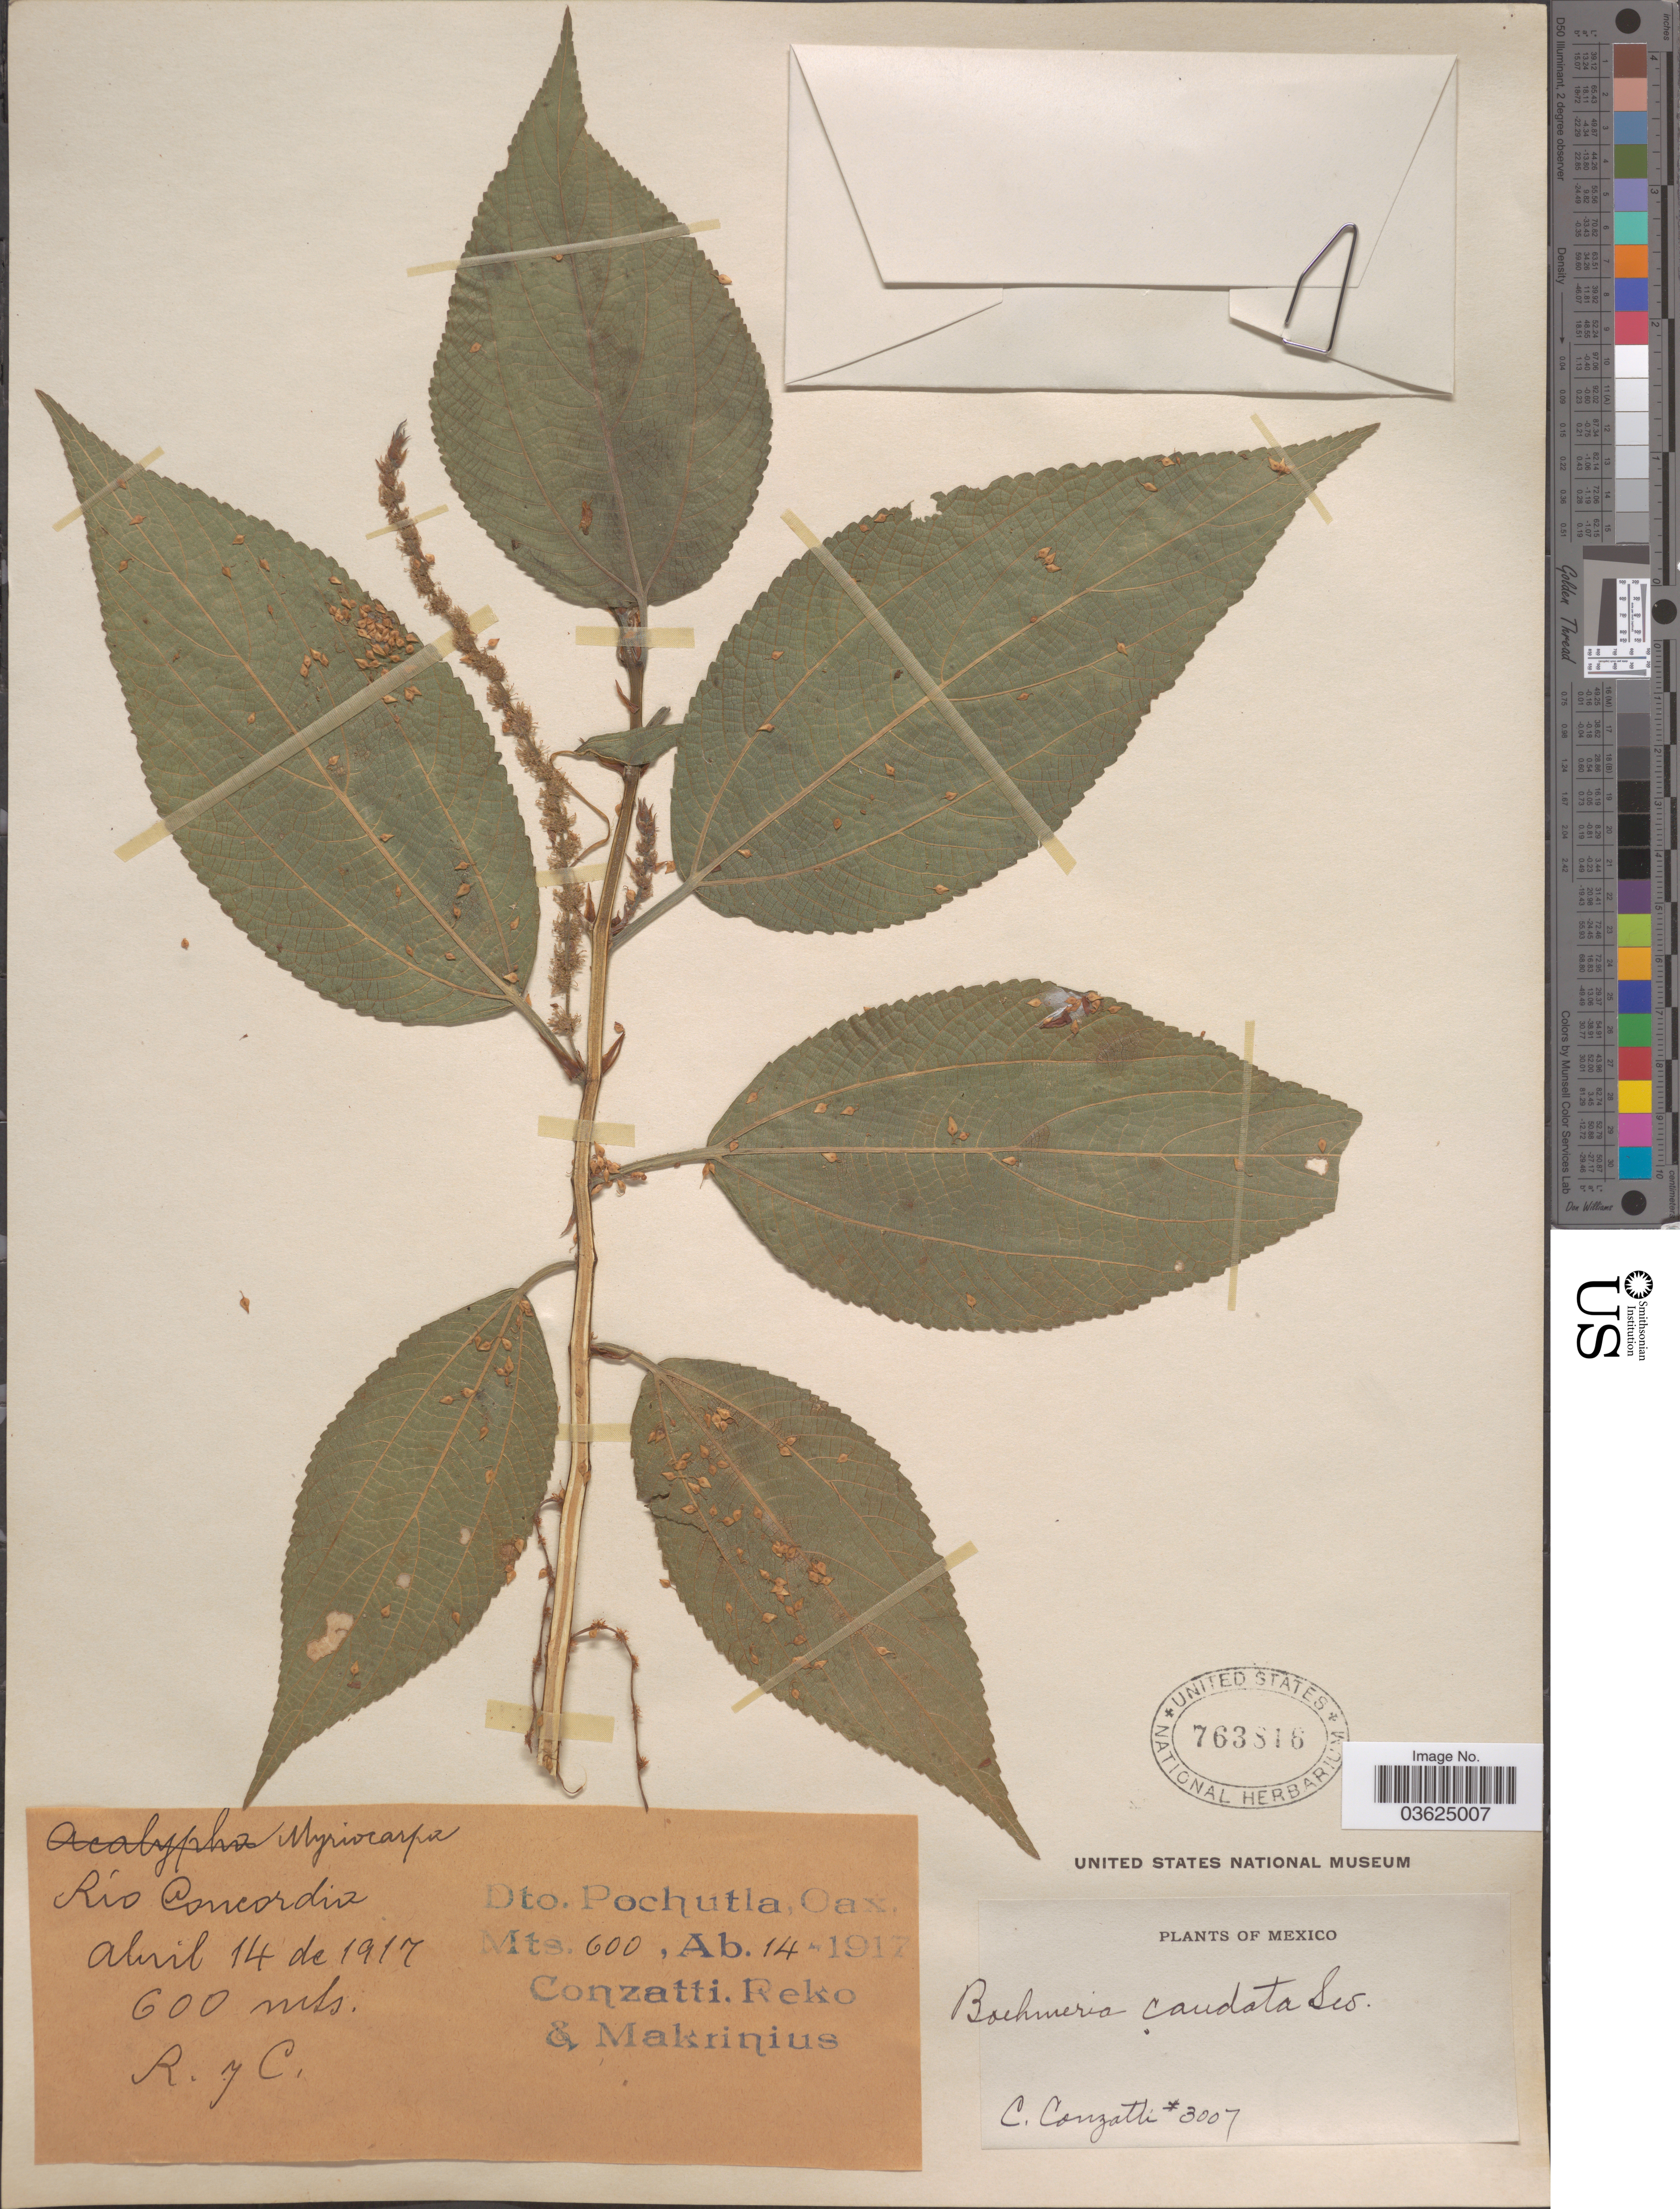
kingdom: Plantae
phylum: Tracheophyta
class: Magnoliopsida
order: Rosales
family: Urticaceae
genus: Boehmeria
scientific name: Boehmeria caudata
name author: Sw.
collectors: C. Conzatti, -. Reko & -. Makrinius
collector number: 3007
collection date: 1917-04-14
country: Mexico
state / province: Oaxaca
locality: Rio Concordia. Dto. Pochutla.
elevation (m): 600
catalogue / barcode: US 763816